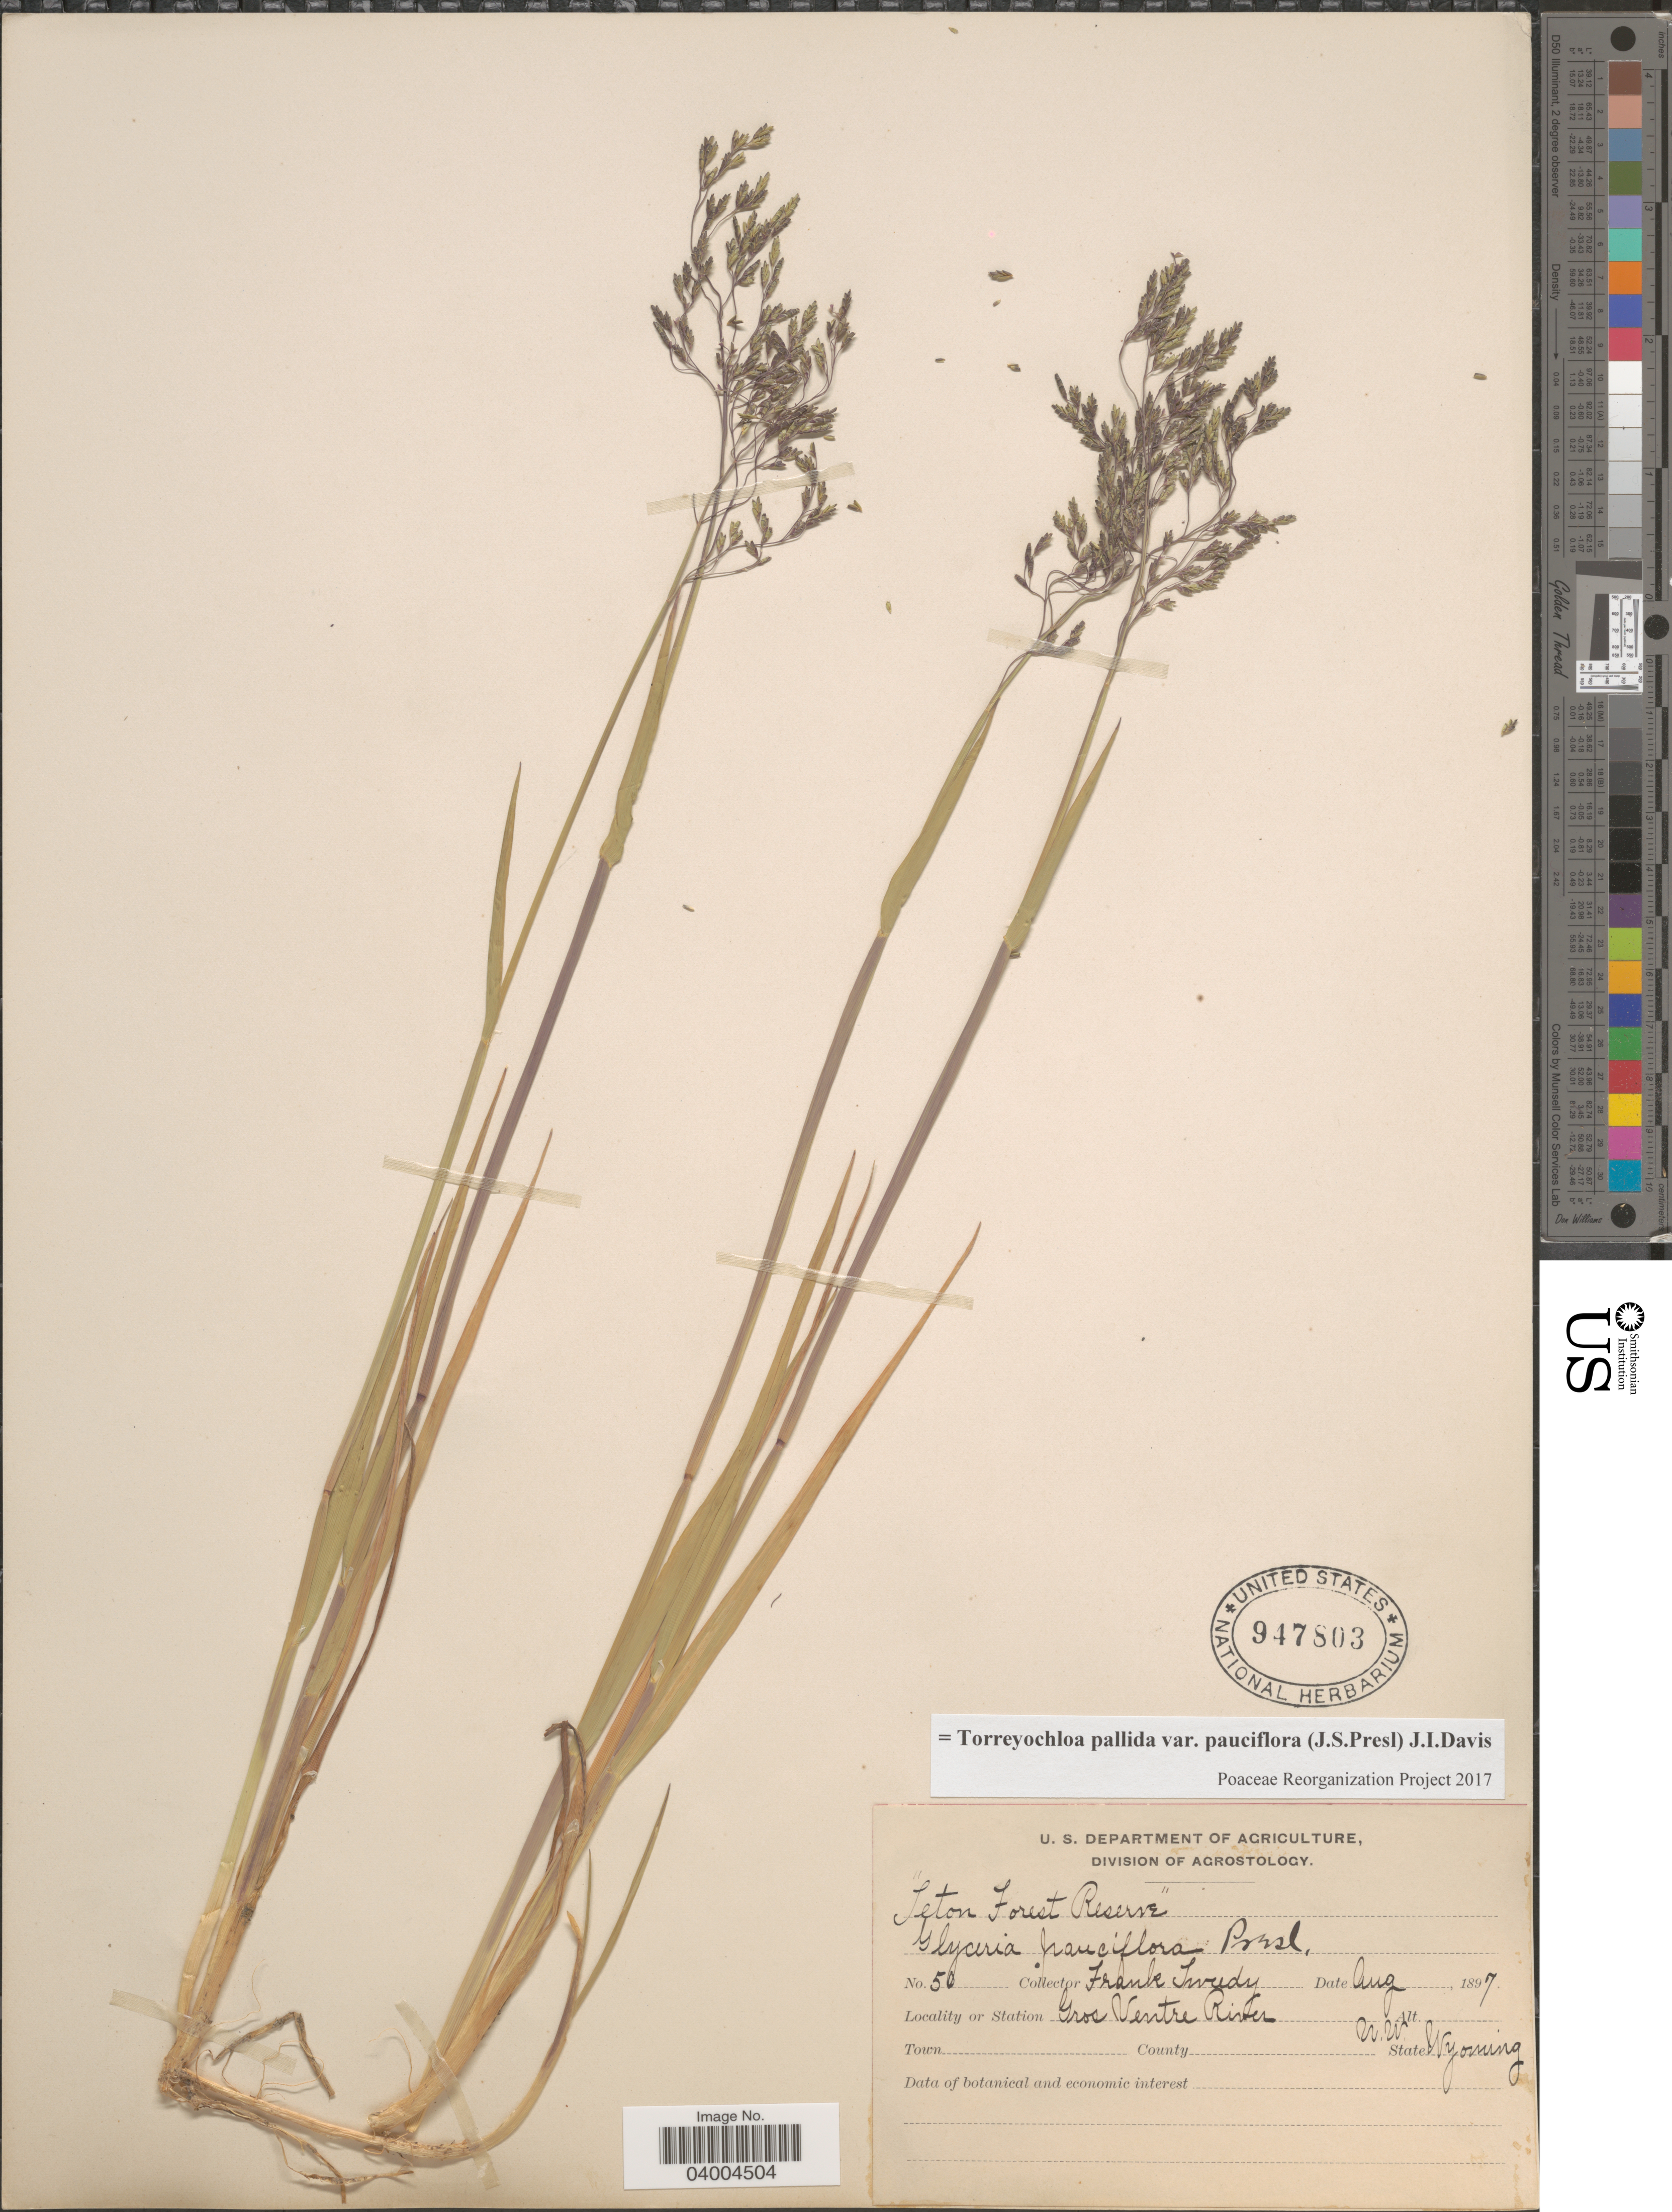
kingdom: Plantae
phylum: Tracheophyta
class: Liliopsida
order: Poales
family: Poaceae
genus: Torreyochloa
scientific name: Torreyochloa pallida var. pauciflora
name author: (J. Presl) J.I. Davis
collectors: F. Tweedy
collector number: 50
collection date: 1897-08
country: United States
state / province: Wyoming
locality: Gros Ventre River. W. W. Wyoming.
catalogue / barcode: US 947803